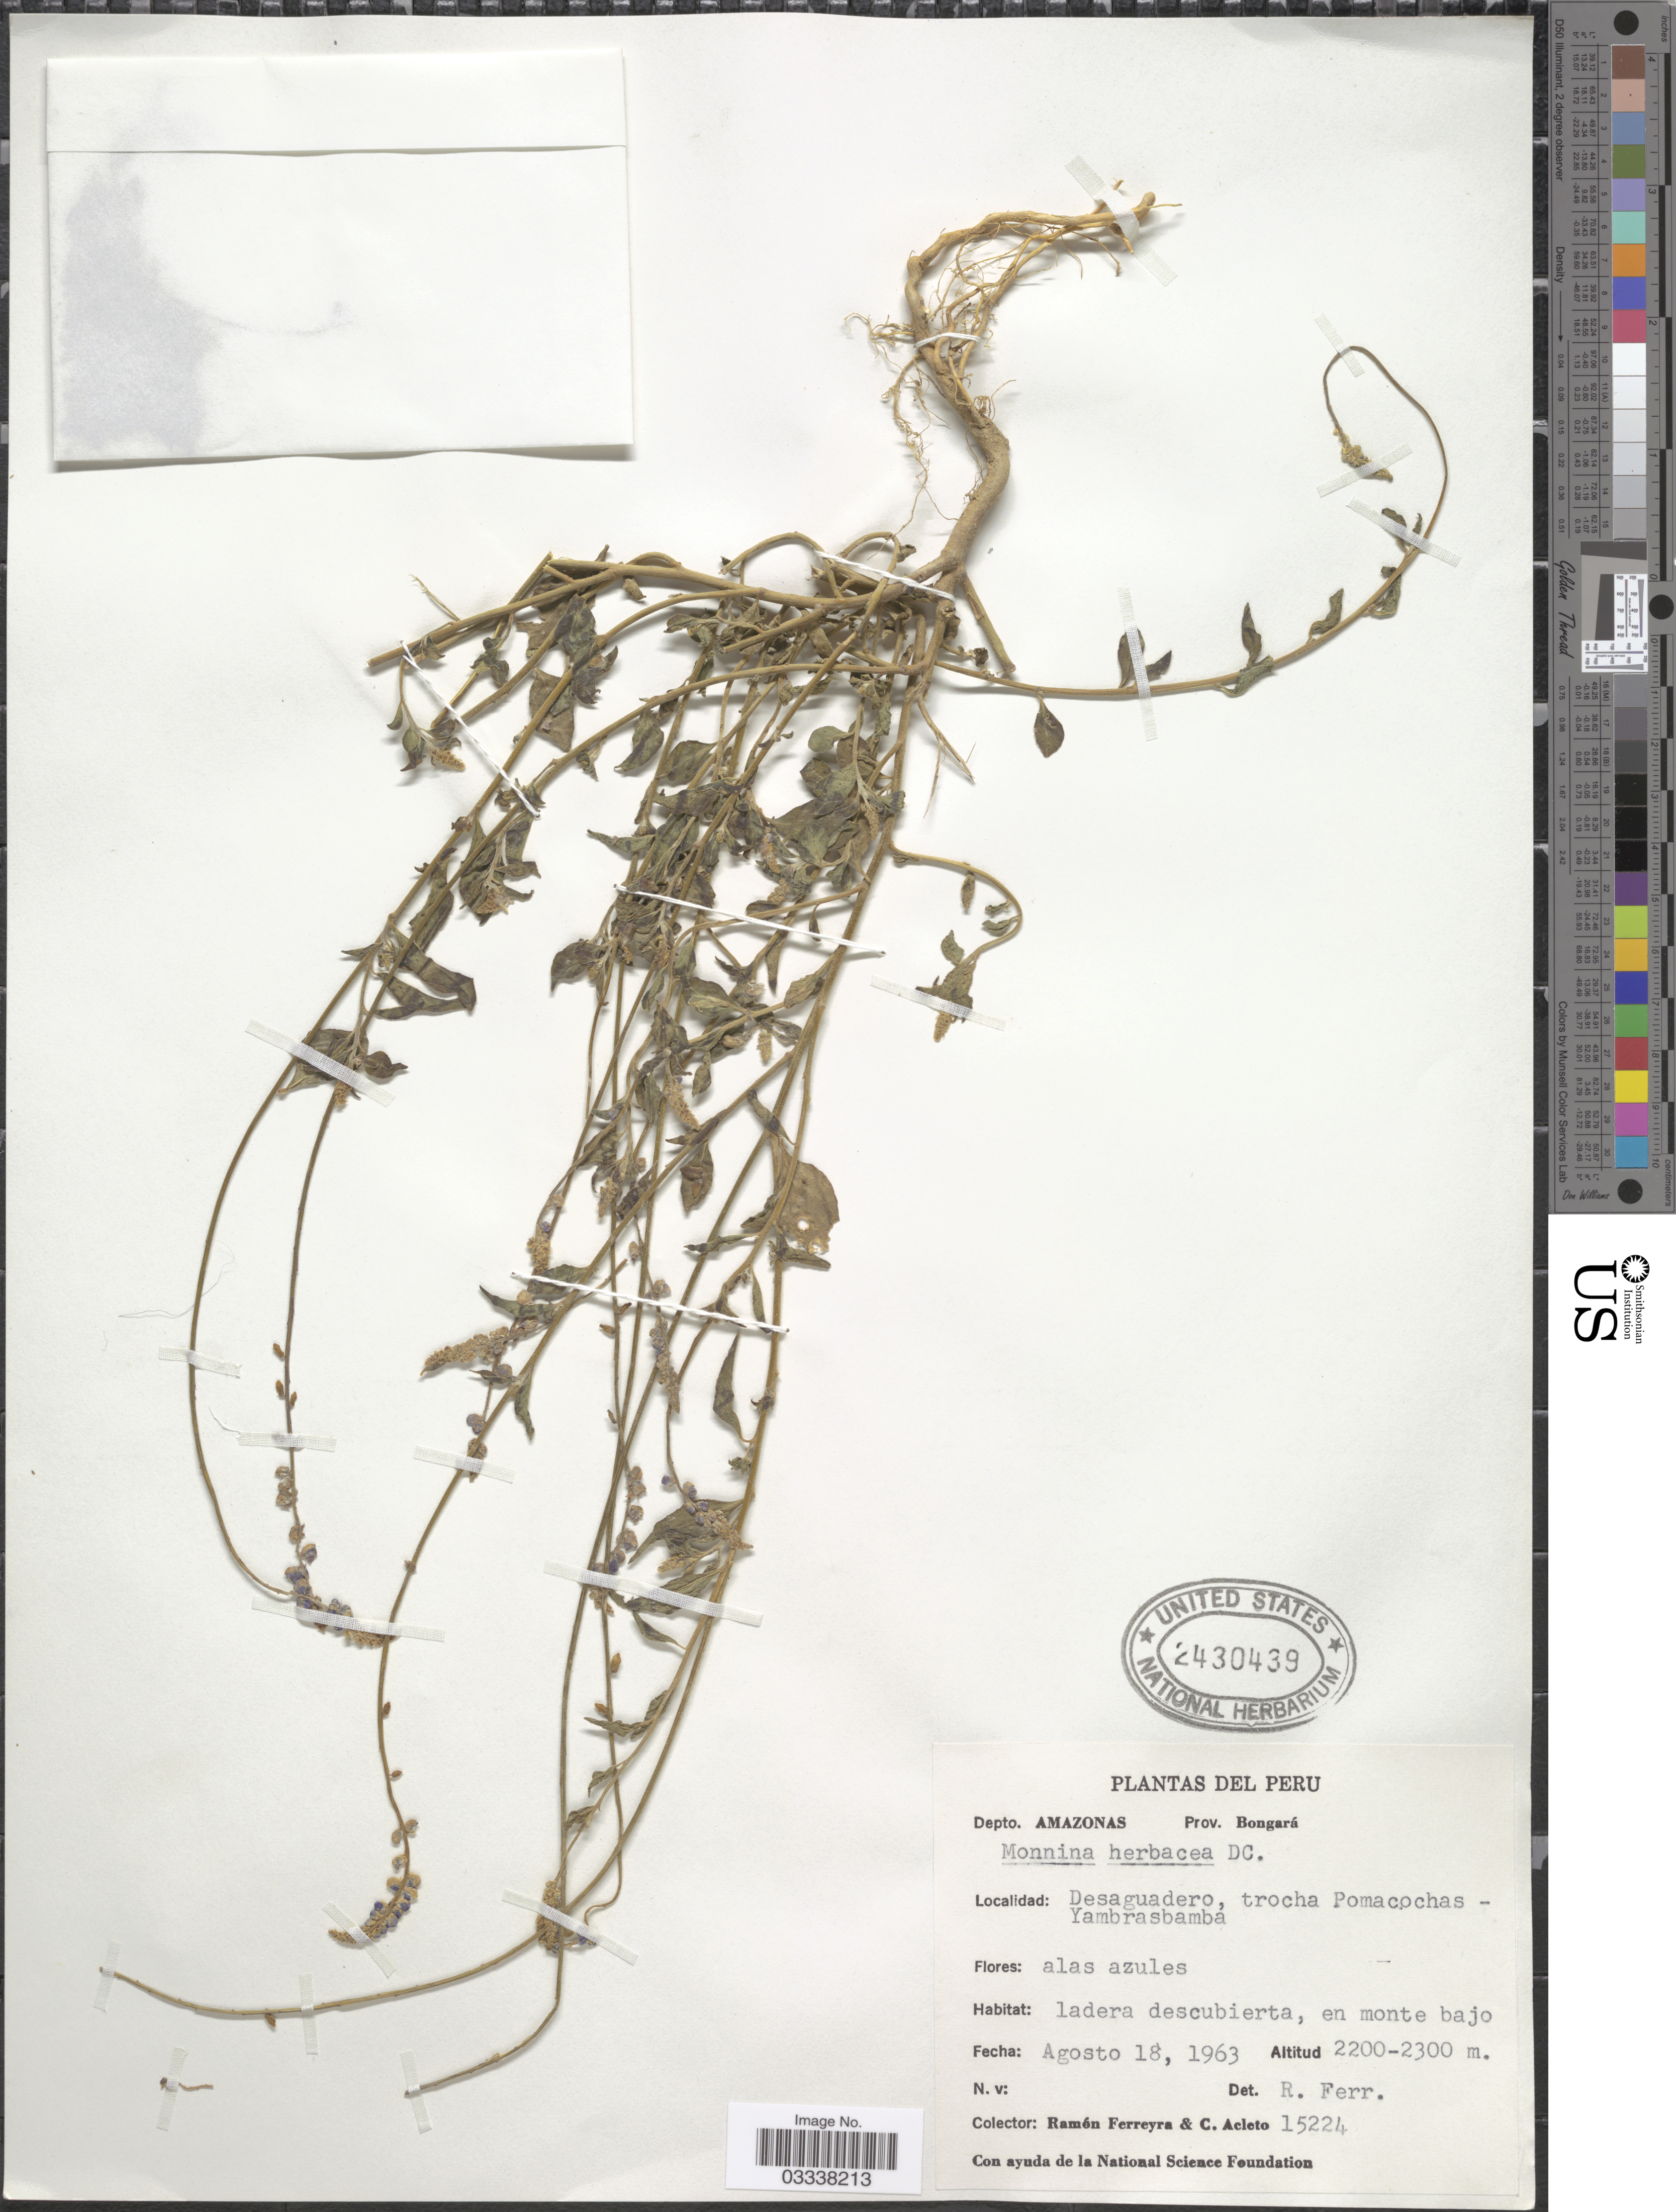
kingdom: Plantae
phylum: Tracheophyta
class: Magnoliopsida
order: Fabales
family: Polygalaceae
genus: Monnina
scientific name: Monnina herbacea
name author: DC.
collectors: R. A. Ferreyra & C. Acleto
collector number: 15224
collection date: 1963-08-18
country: Peru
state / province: Amazonas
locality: Depto. Amazonas Prov. Bongará. Desaguadero, trocha Pomacochas-Yambrasbamba.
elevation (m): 2200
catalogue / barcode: US 2430439